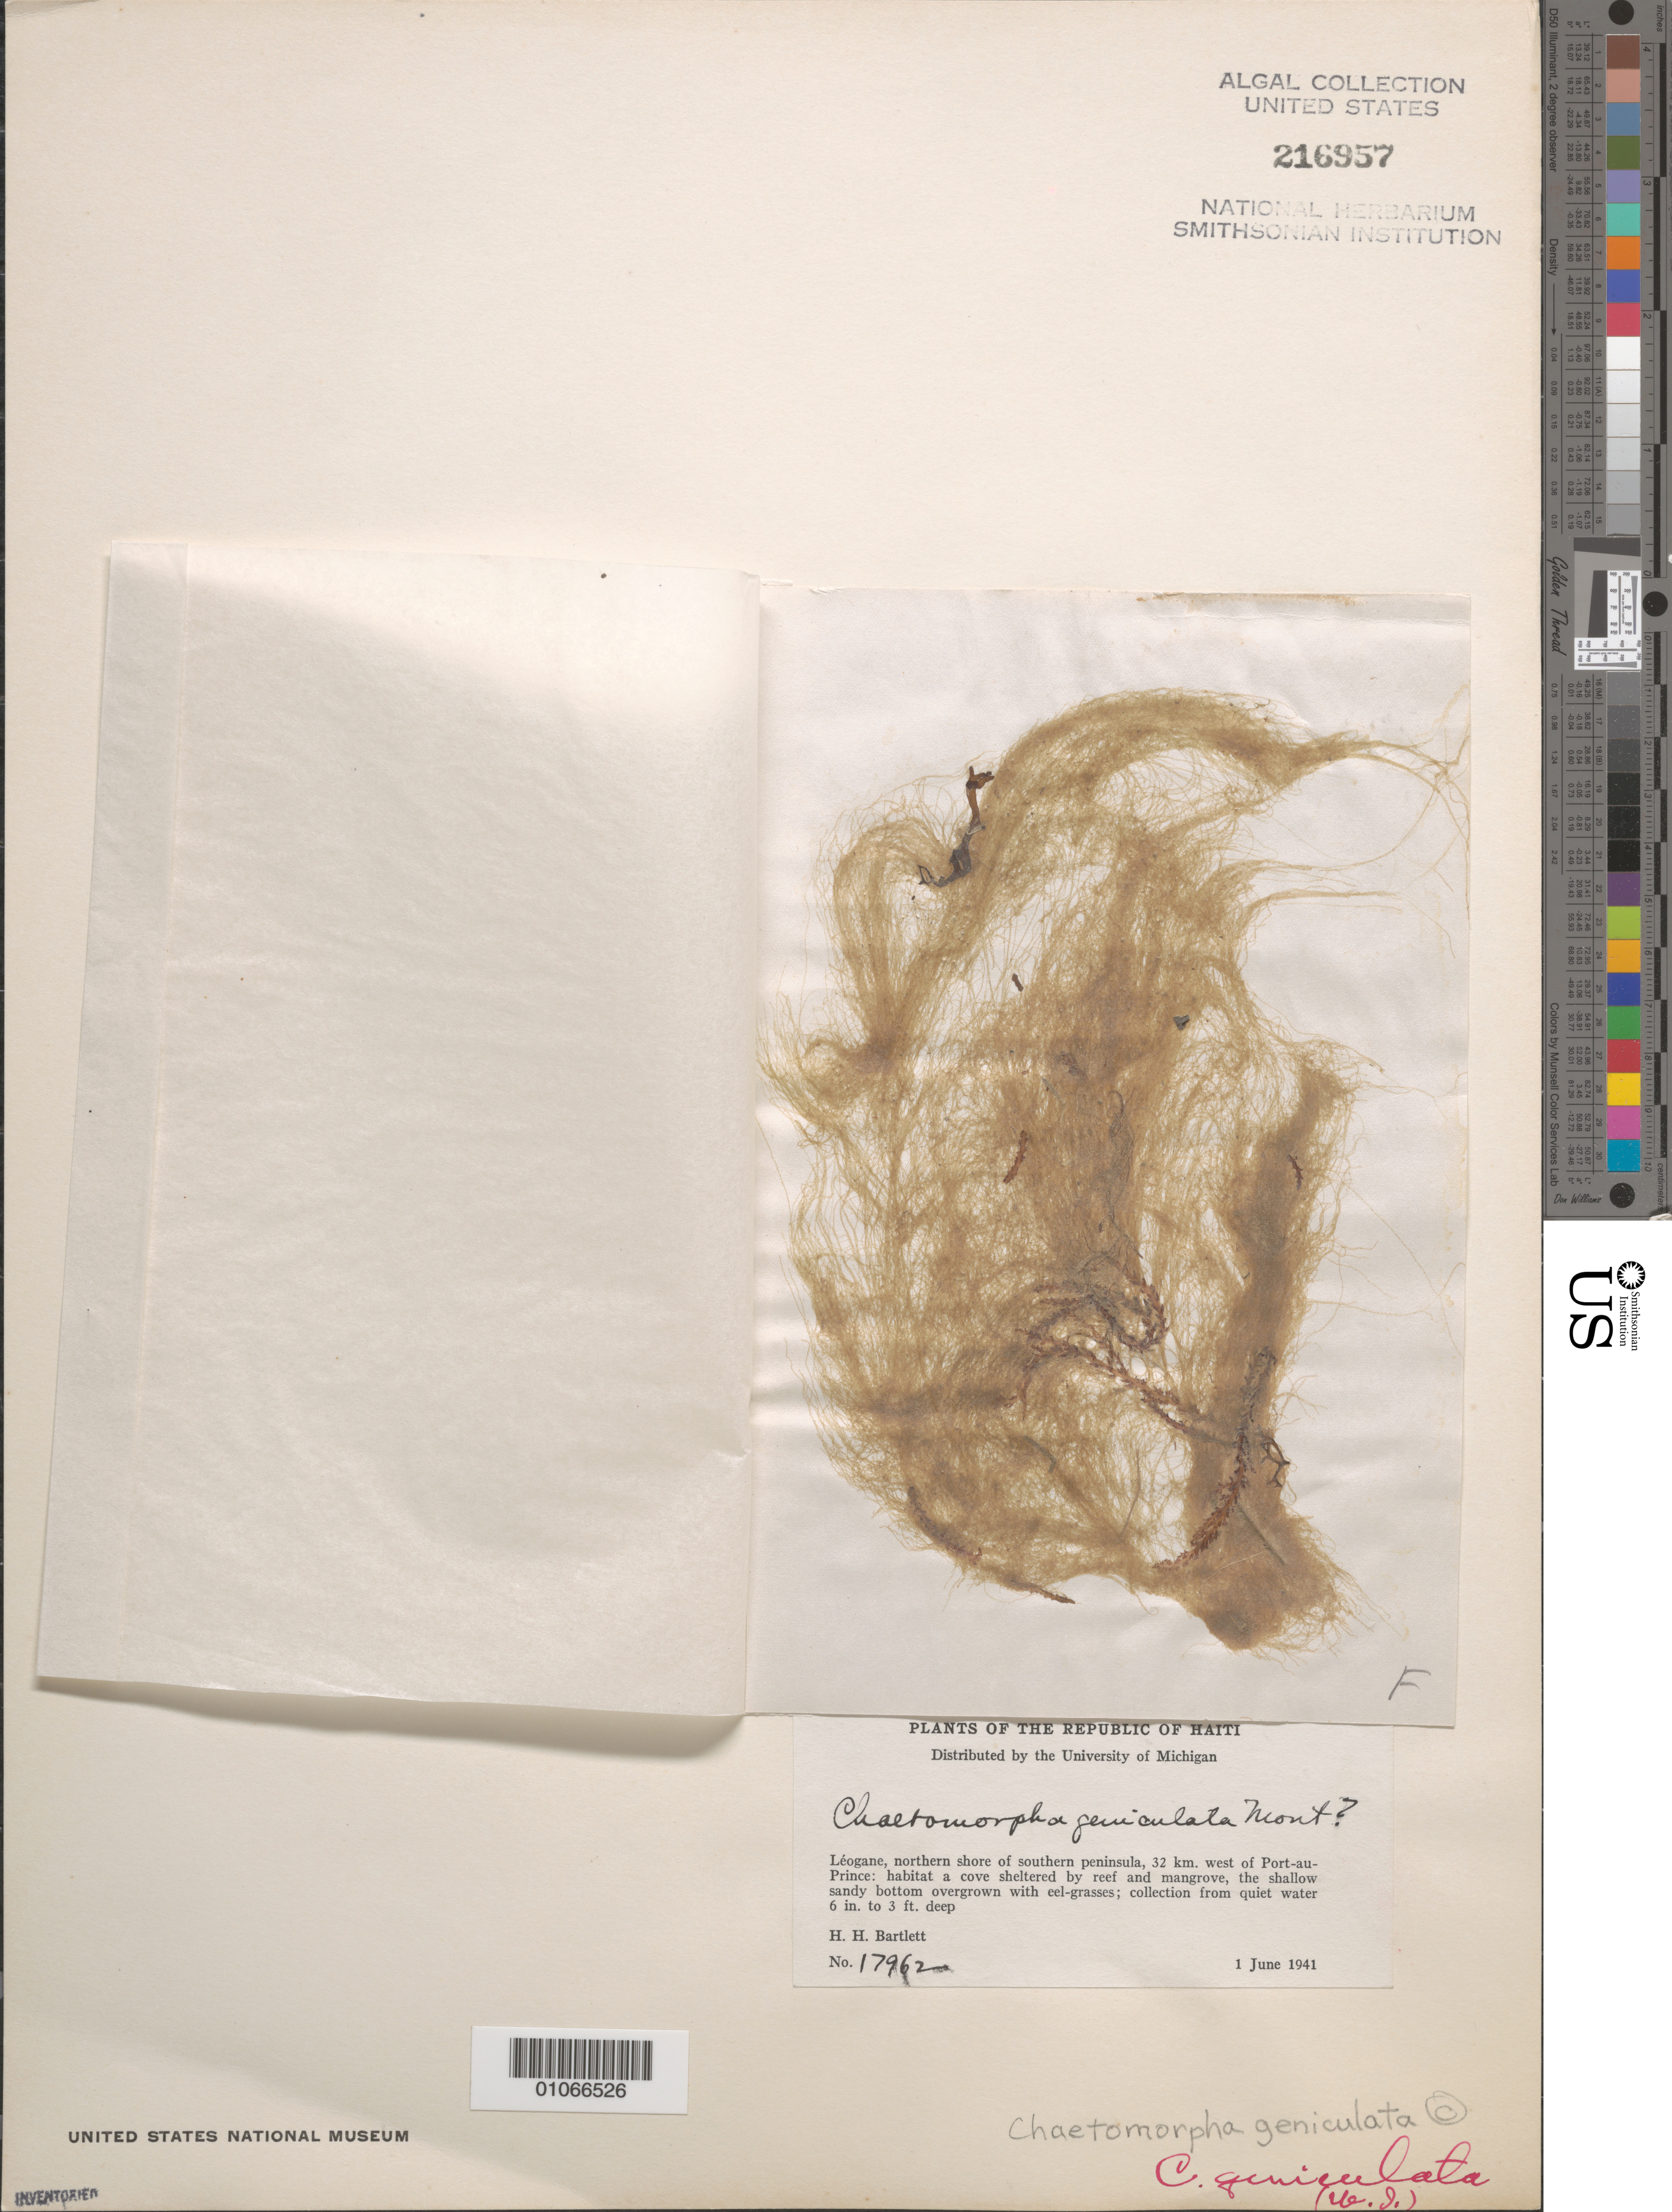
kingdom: Plantae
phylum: Chlorophyta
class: Ulvophyceae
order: Cladophorales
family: Cladophoraceae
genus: Chaetomorpha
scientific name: Chaetomorpha geniculata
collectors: H. H. Bartlett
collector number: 17962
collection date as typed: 01 Jun 1941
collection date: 1941-06-01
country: Haiti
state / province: Ouest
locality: Leogane, 32 km west of Port-au-Prince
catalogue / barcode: US 216957